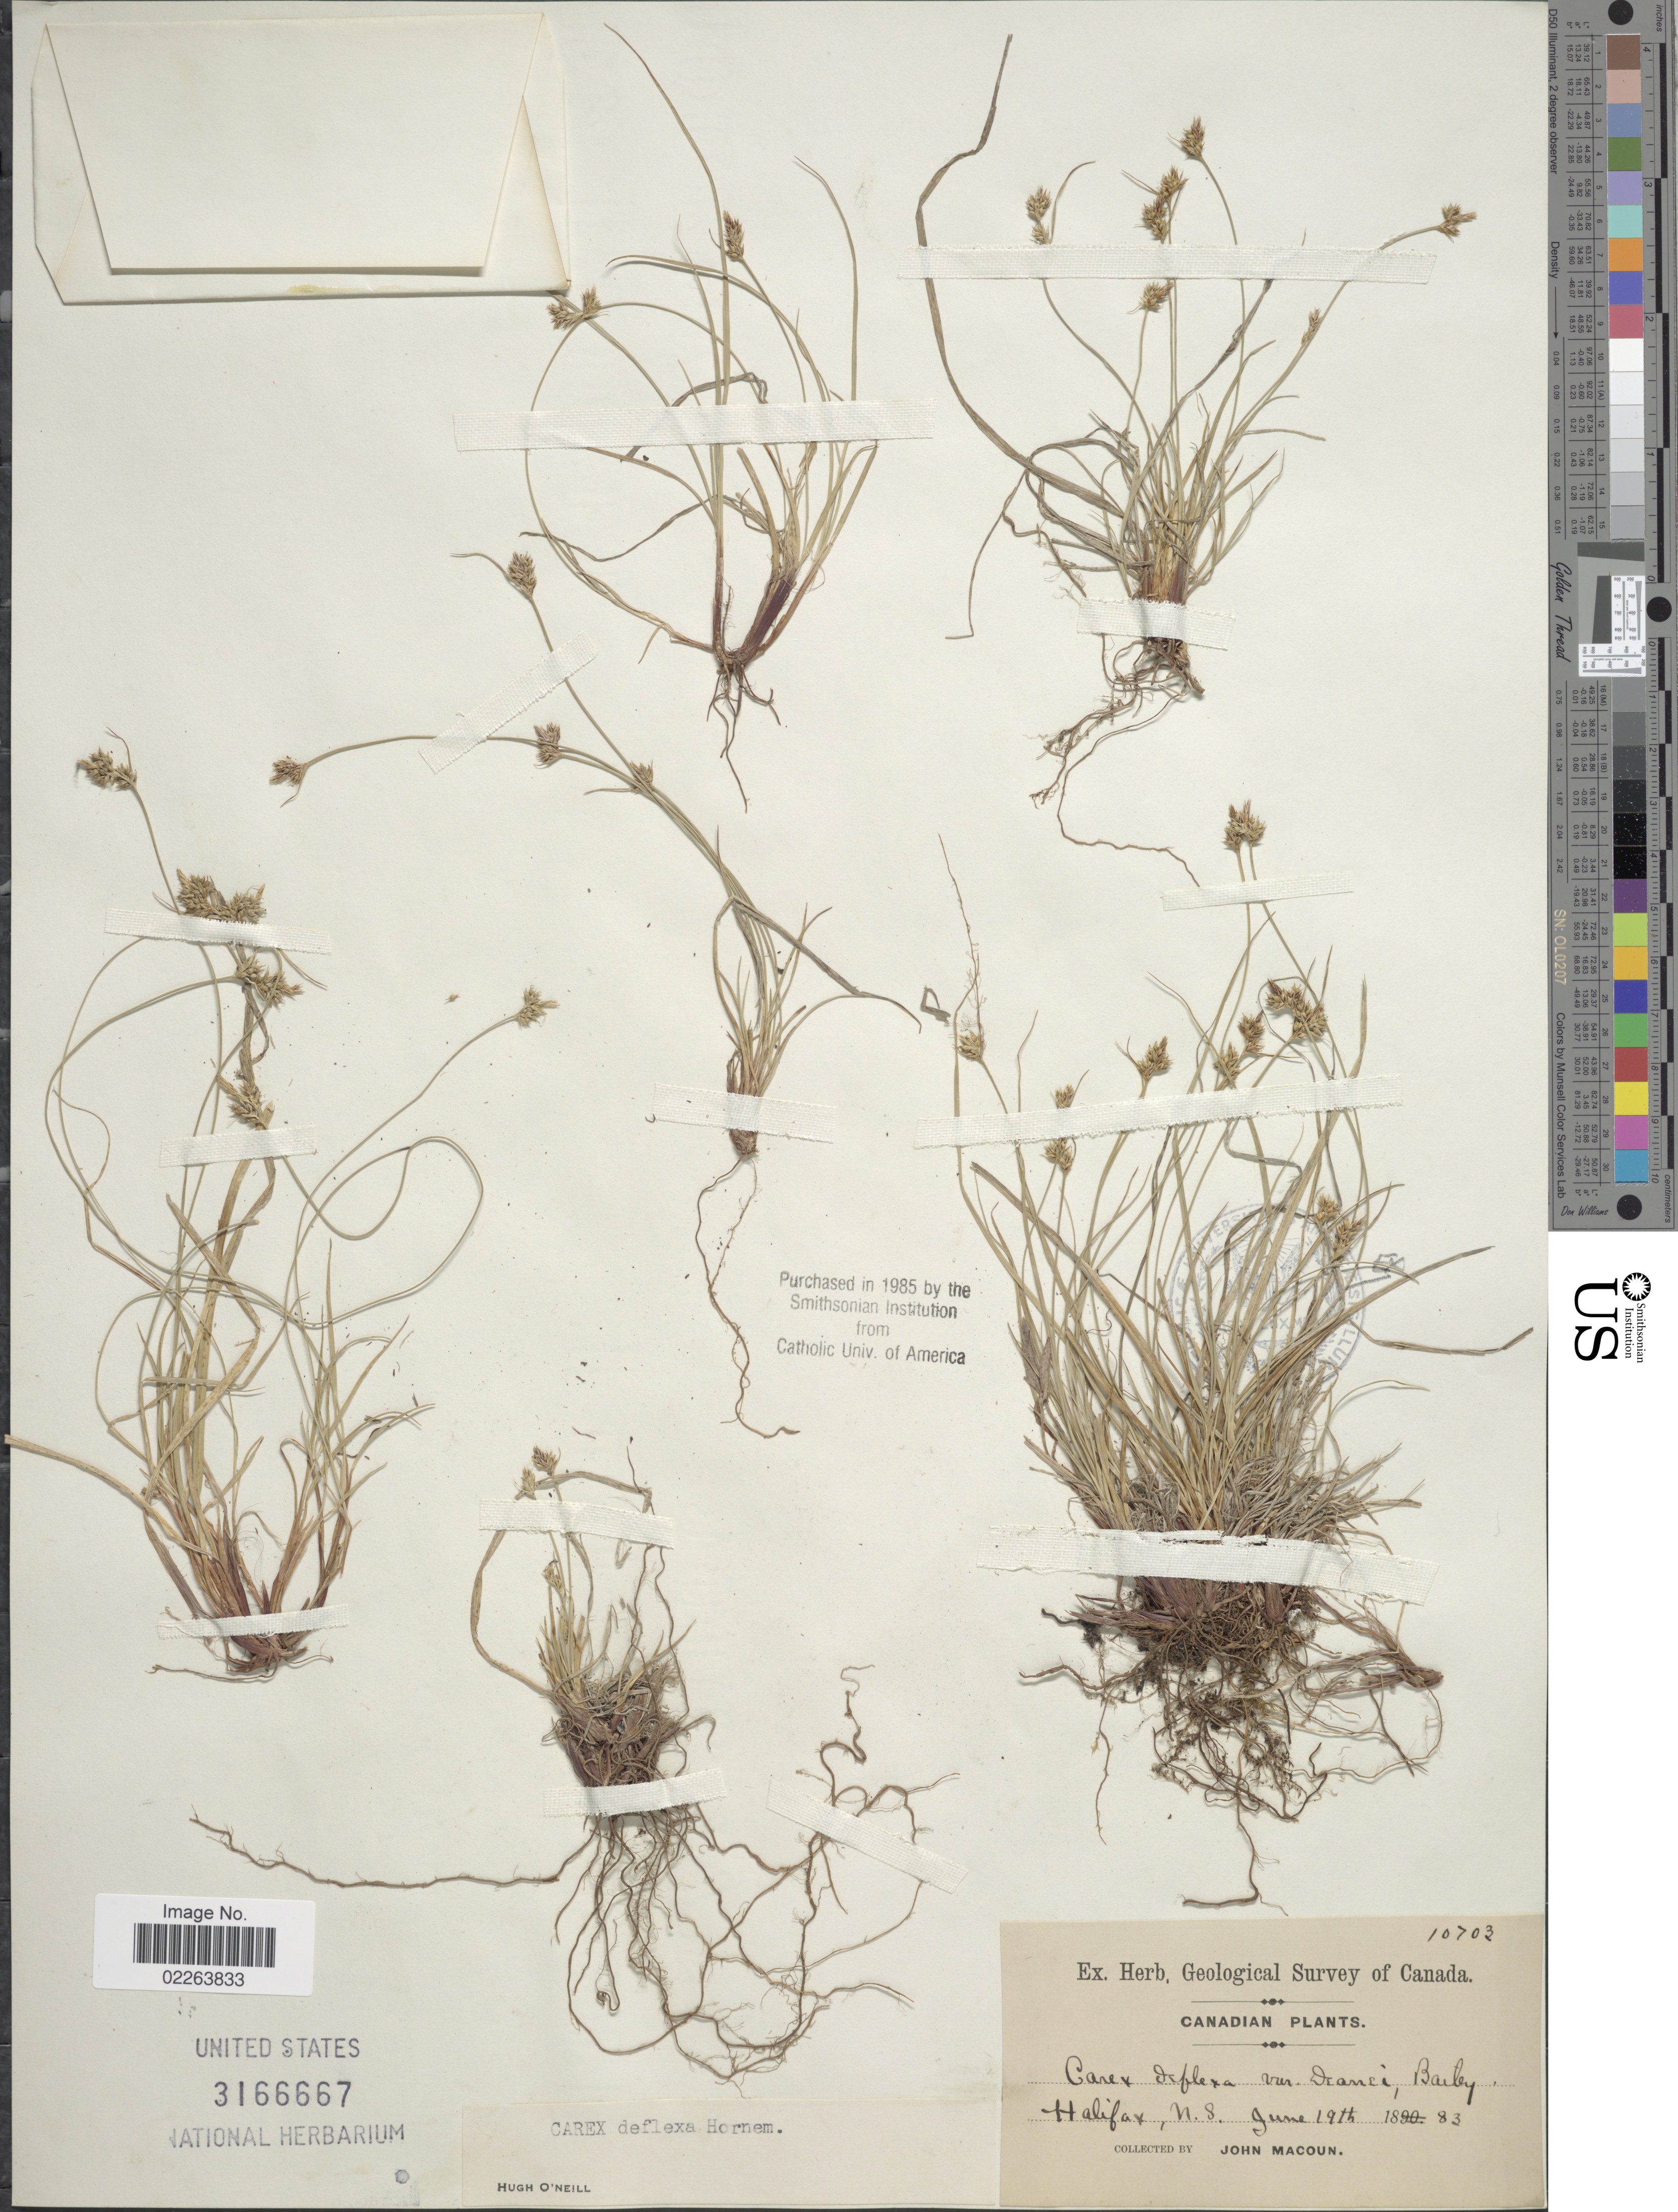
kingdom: Plantae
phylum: Tracheophyta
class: Liliopsida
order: Poales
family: Cyperaceae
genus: Carex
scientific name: Carex deflexa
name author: Hornem.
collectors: J. Macoun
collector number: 10703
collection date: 1883-06-19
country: Canada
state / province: Nova Scotia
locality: Halifax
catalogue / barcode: US 3166667